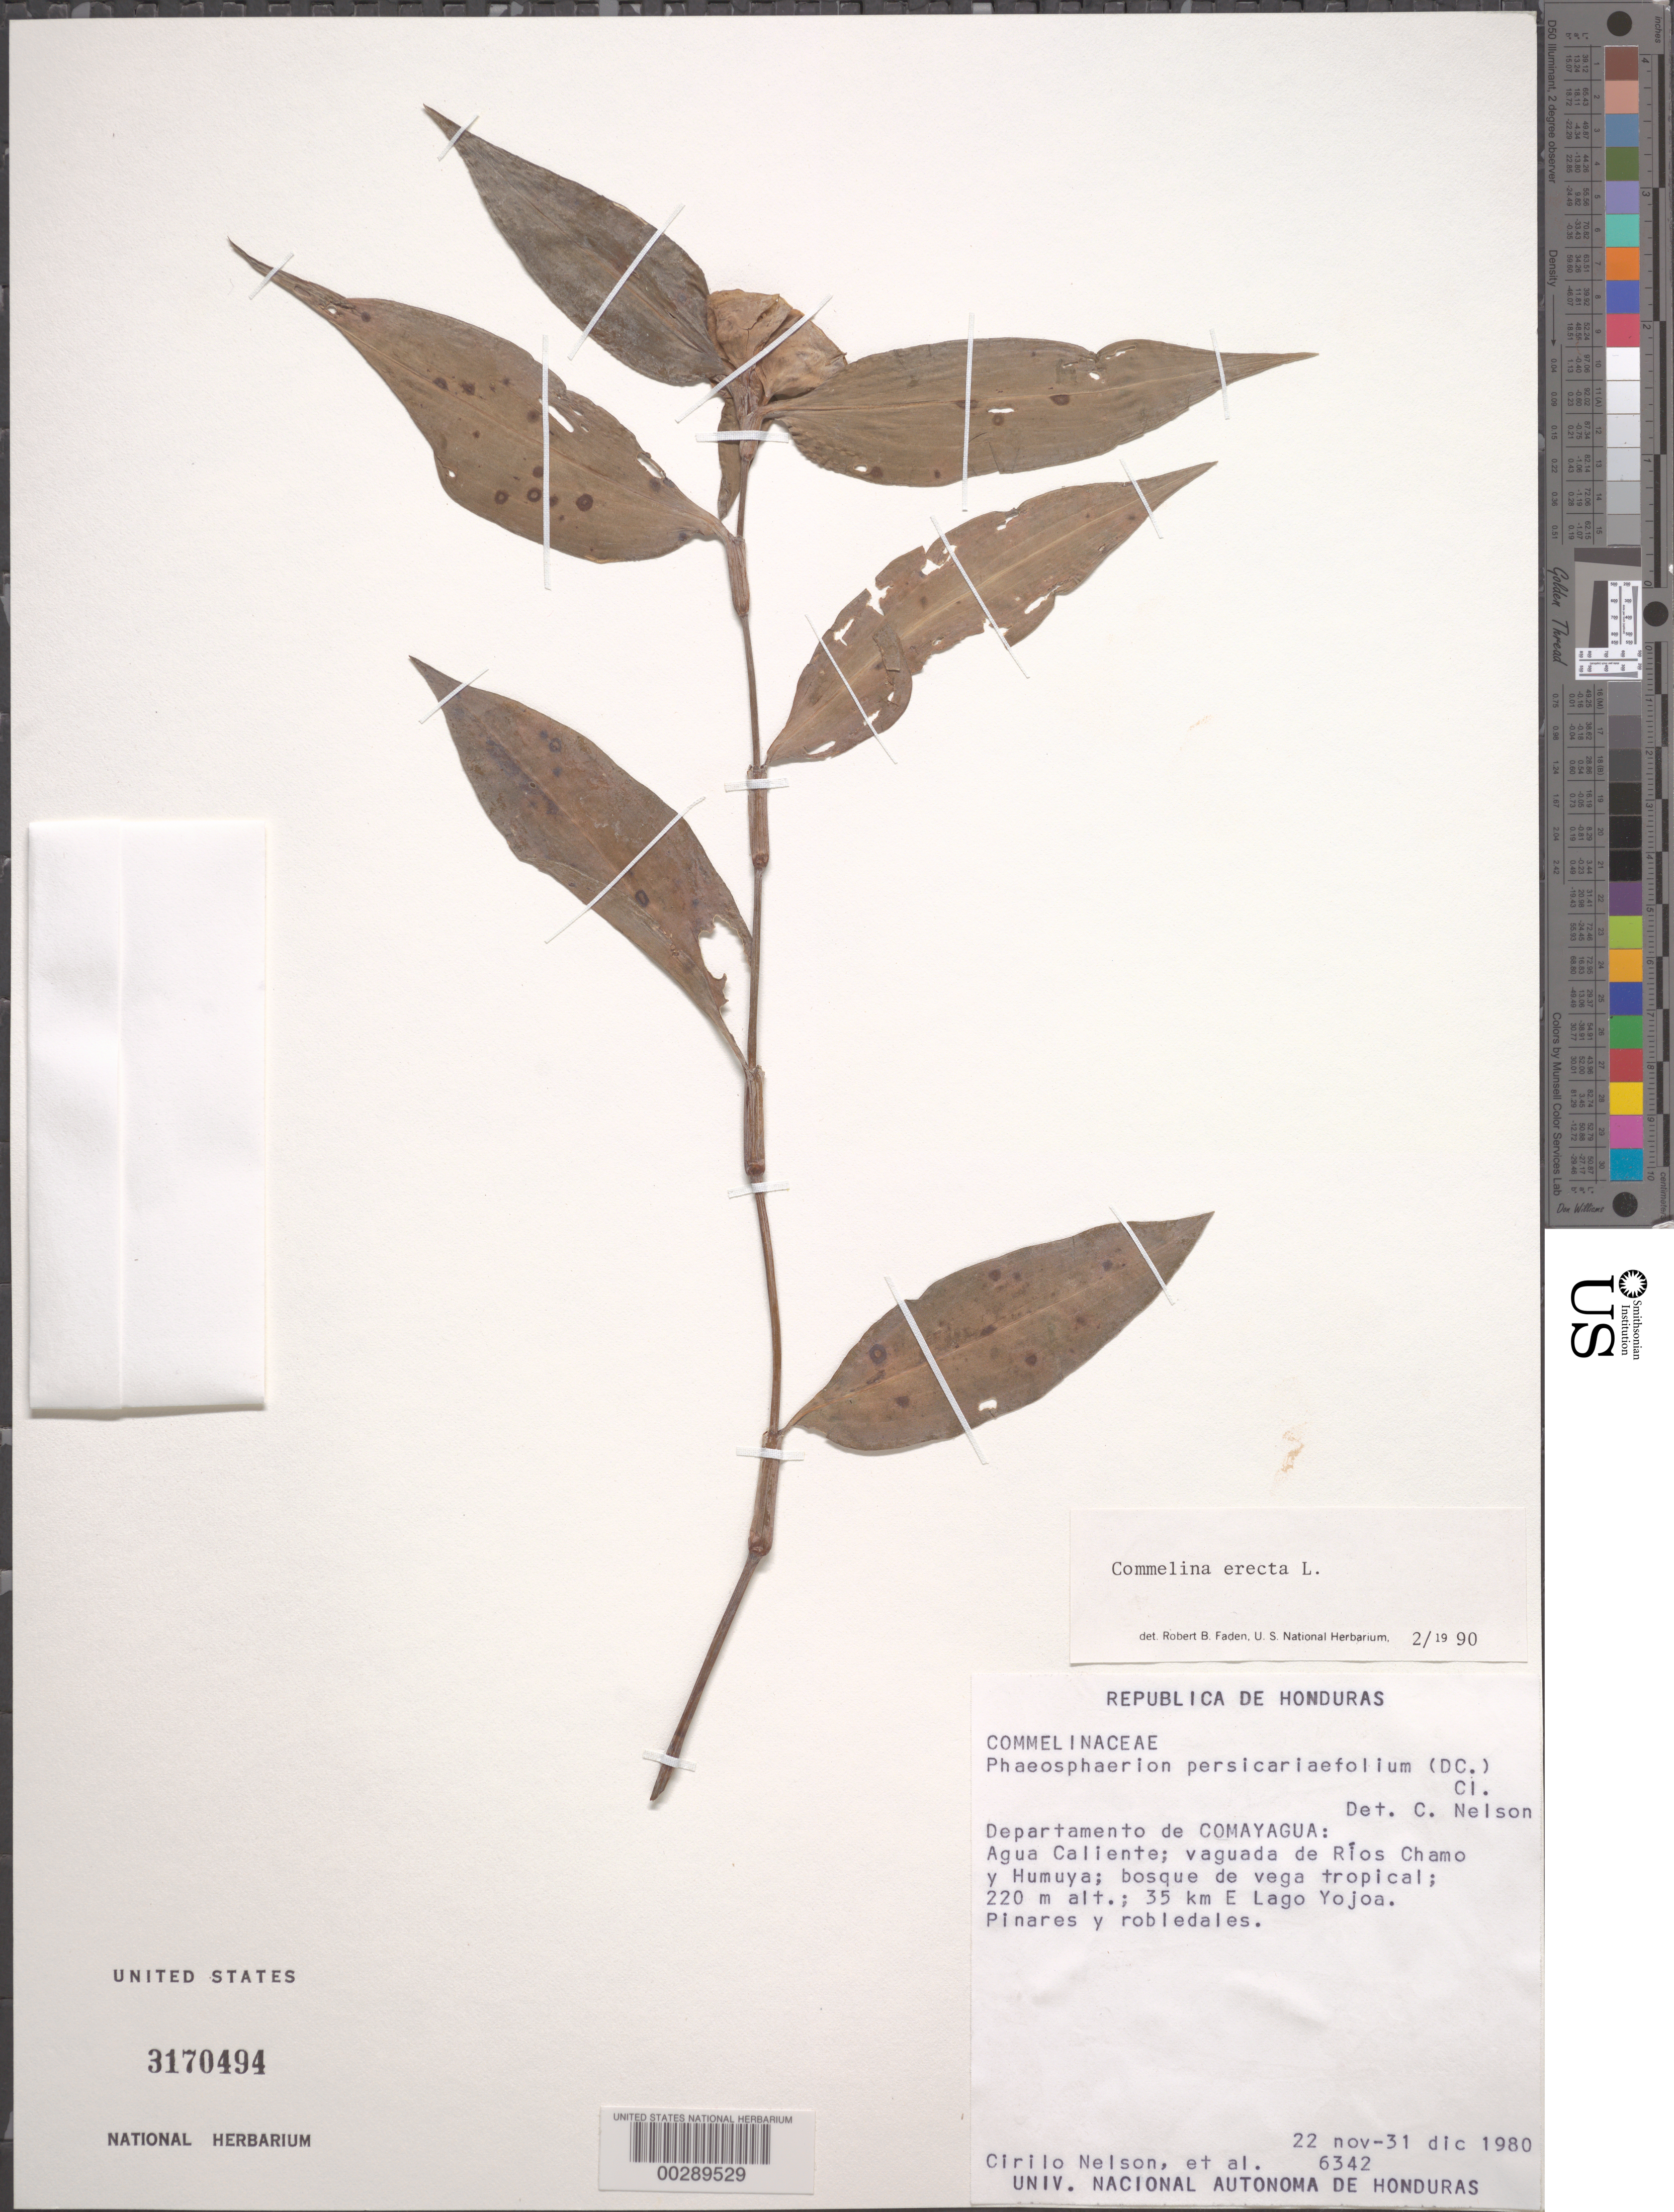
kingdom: Plantae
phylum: Tracheophyta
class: Liliopsida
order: Commelinales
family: Commelinaceae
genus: Commelina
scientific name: Commelina erecta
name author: L.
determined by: Faden, Robert B., (US), Smithsonian Institution - National Museum of Natural History (UNITED STATES)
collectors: C. H. Nelson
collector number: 6342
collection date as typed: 22 Nov 1980 to 31 Dec 1980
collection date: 1980-11-22/1980-12-31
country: Honduras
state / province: Comayagua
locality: Agua Caliente, aguada de Ríos Chamo y Humuya; 35 km. E Lago Yojoa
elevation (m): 220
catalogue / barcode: US 3170494